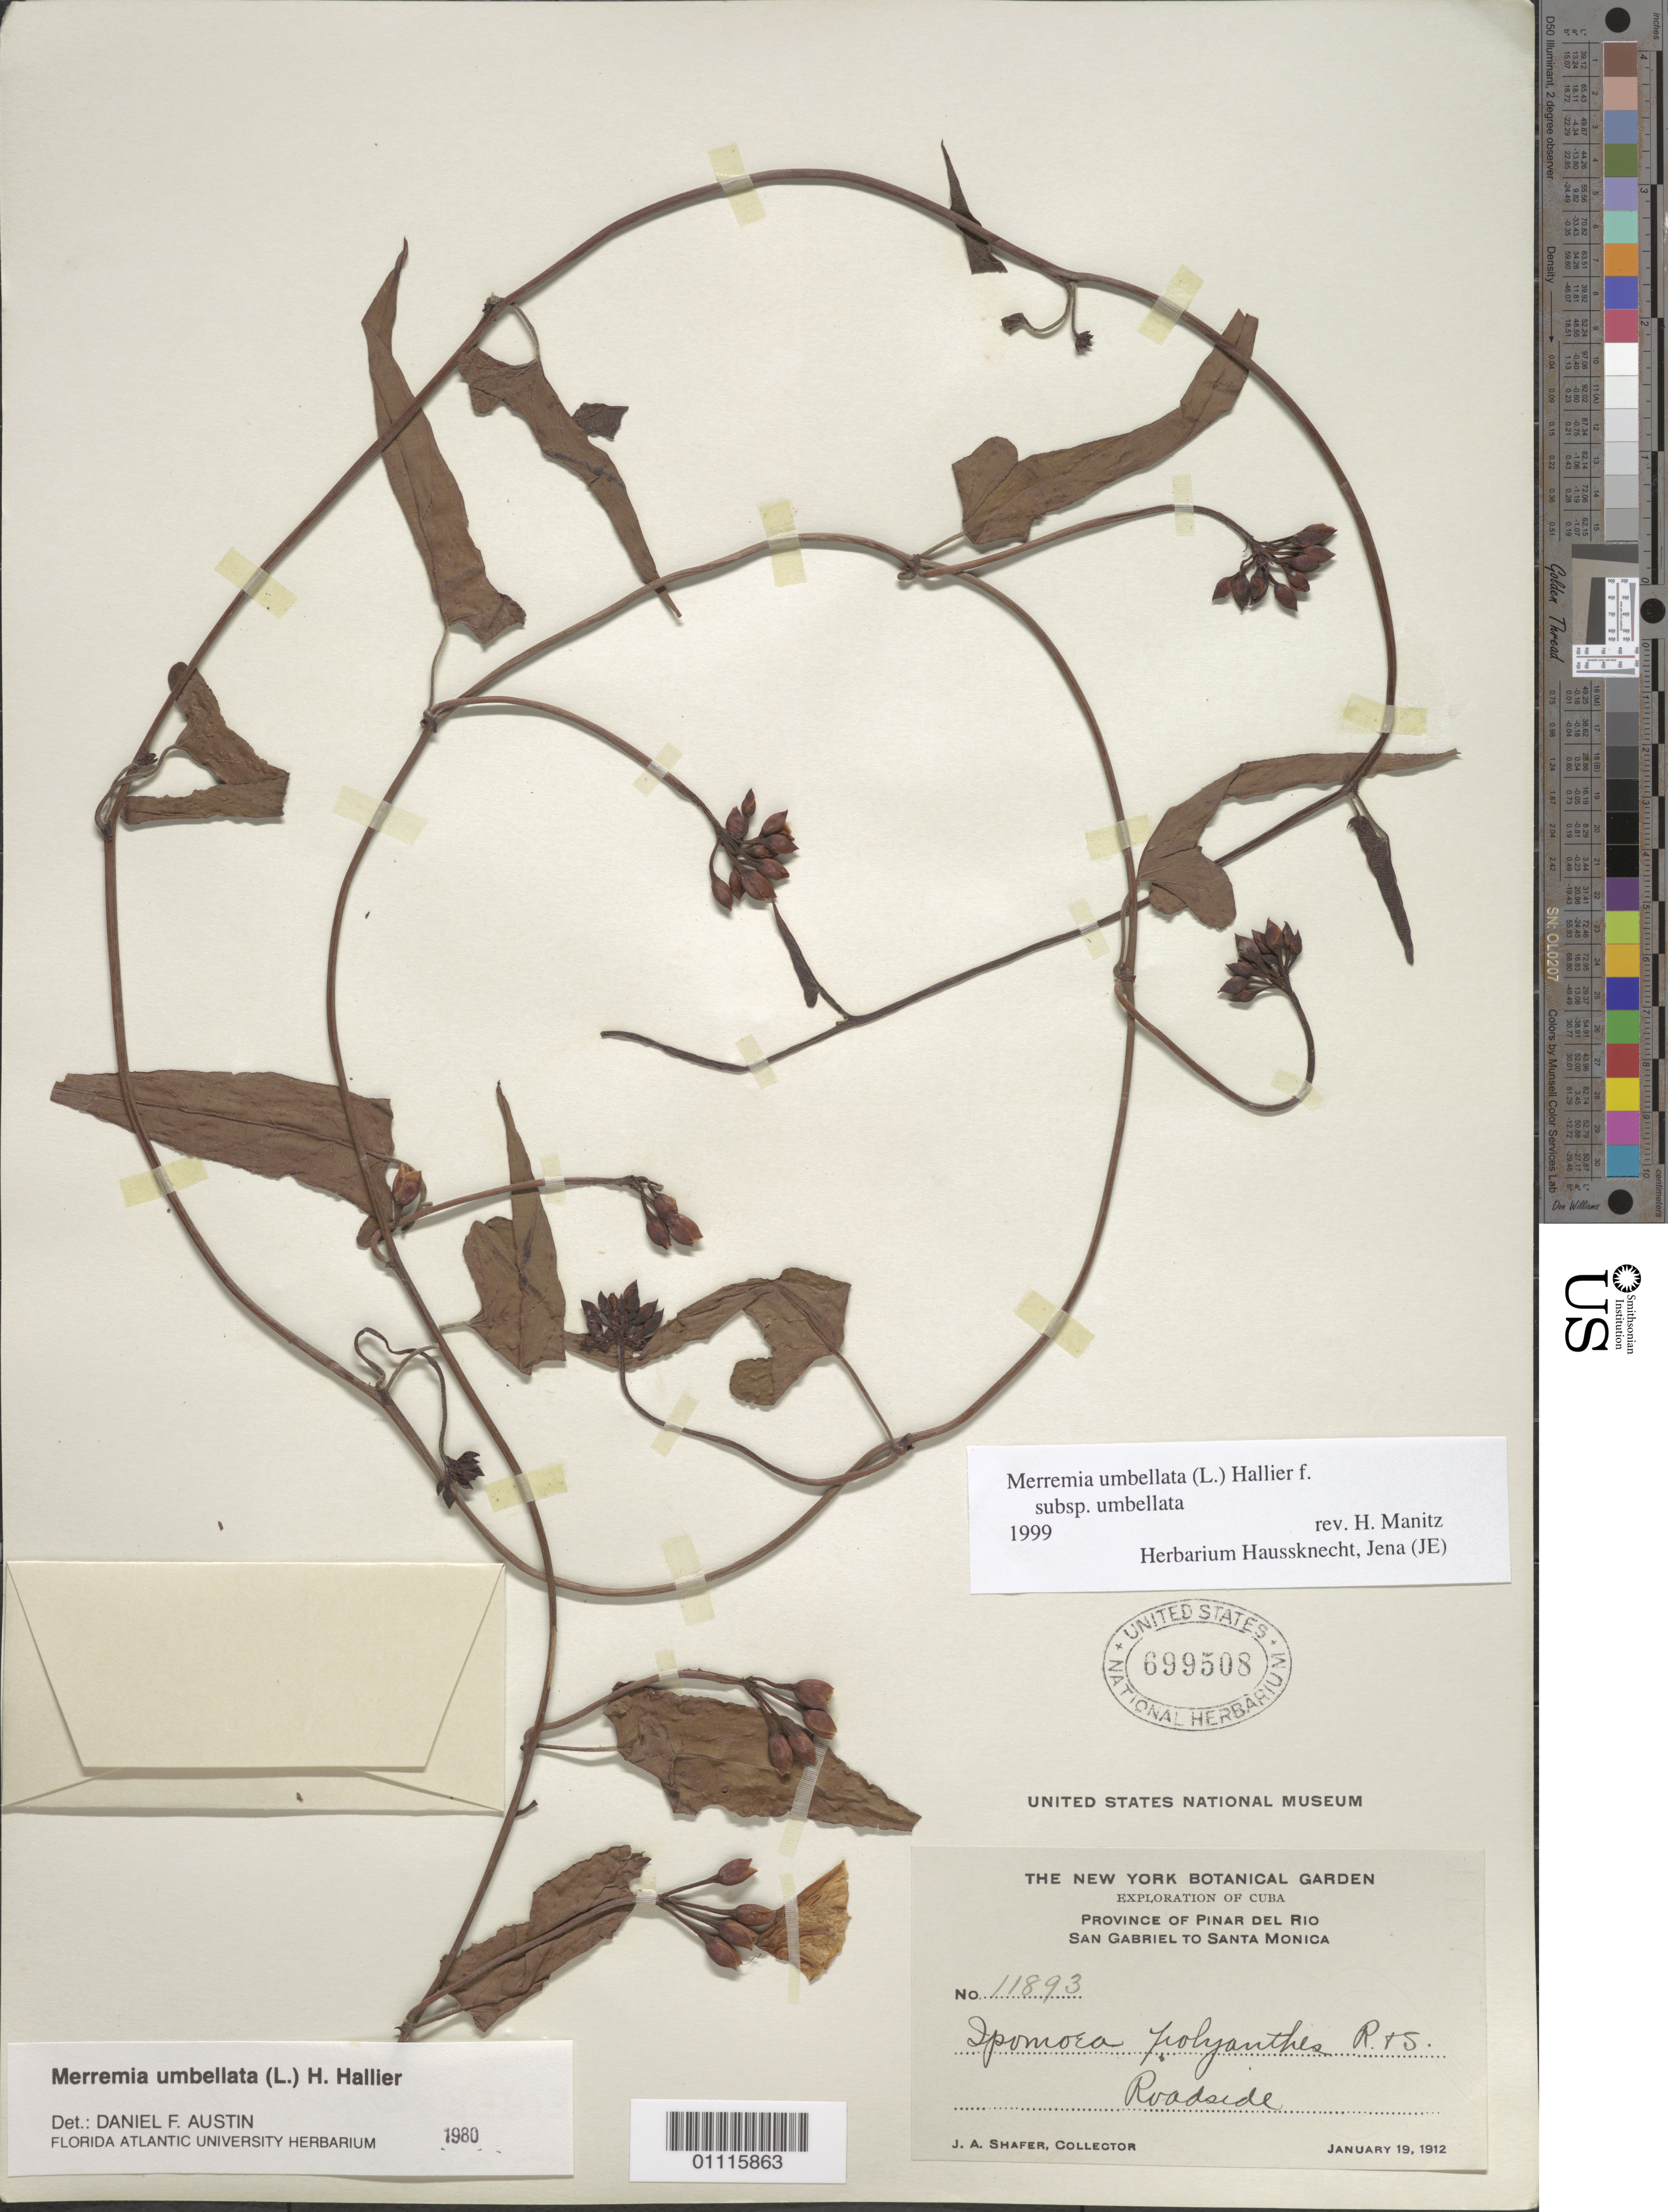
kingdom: Plantae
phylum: Tracheophyta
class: Magnoliopsida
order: Solanales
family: Convolvulaceae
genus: Camonea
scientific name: Camonea umbellata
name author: (L.) A. R. Simões & Staples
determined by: Strong, Mark T., (BOT), Smithsonian Institution - National Museum of Natural History (UNITED STATES)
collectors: J. A. Shafer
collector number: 11893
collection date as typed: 19 Jan 1912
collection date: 1912-01-19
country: Cuba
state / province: Pinar del Rio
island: Cuba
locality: San Gabriel to Santa Monica Roadside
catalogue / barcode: US 699508